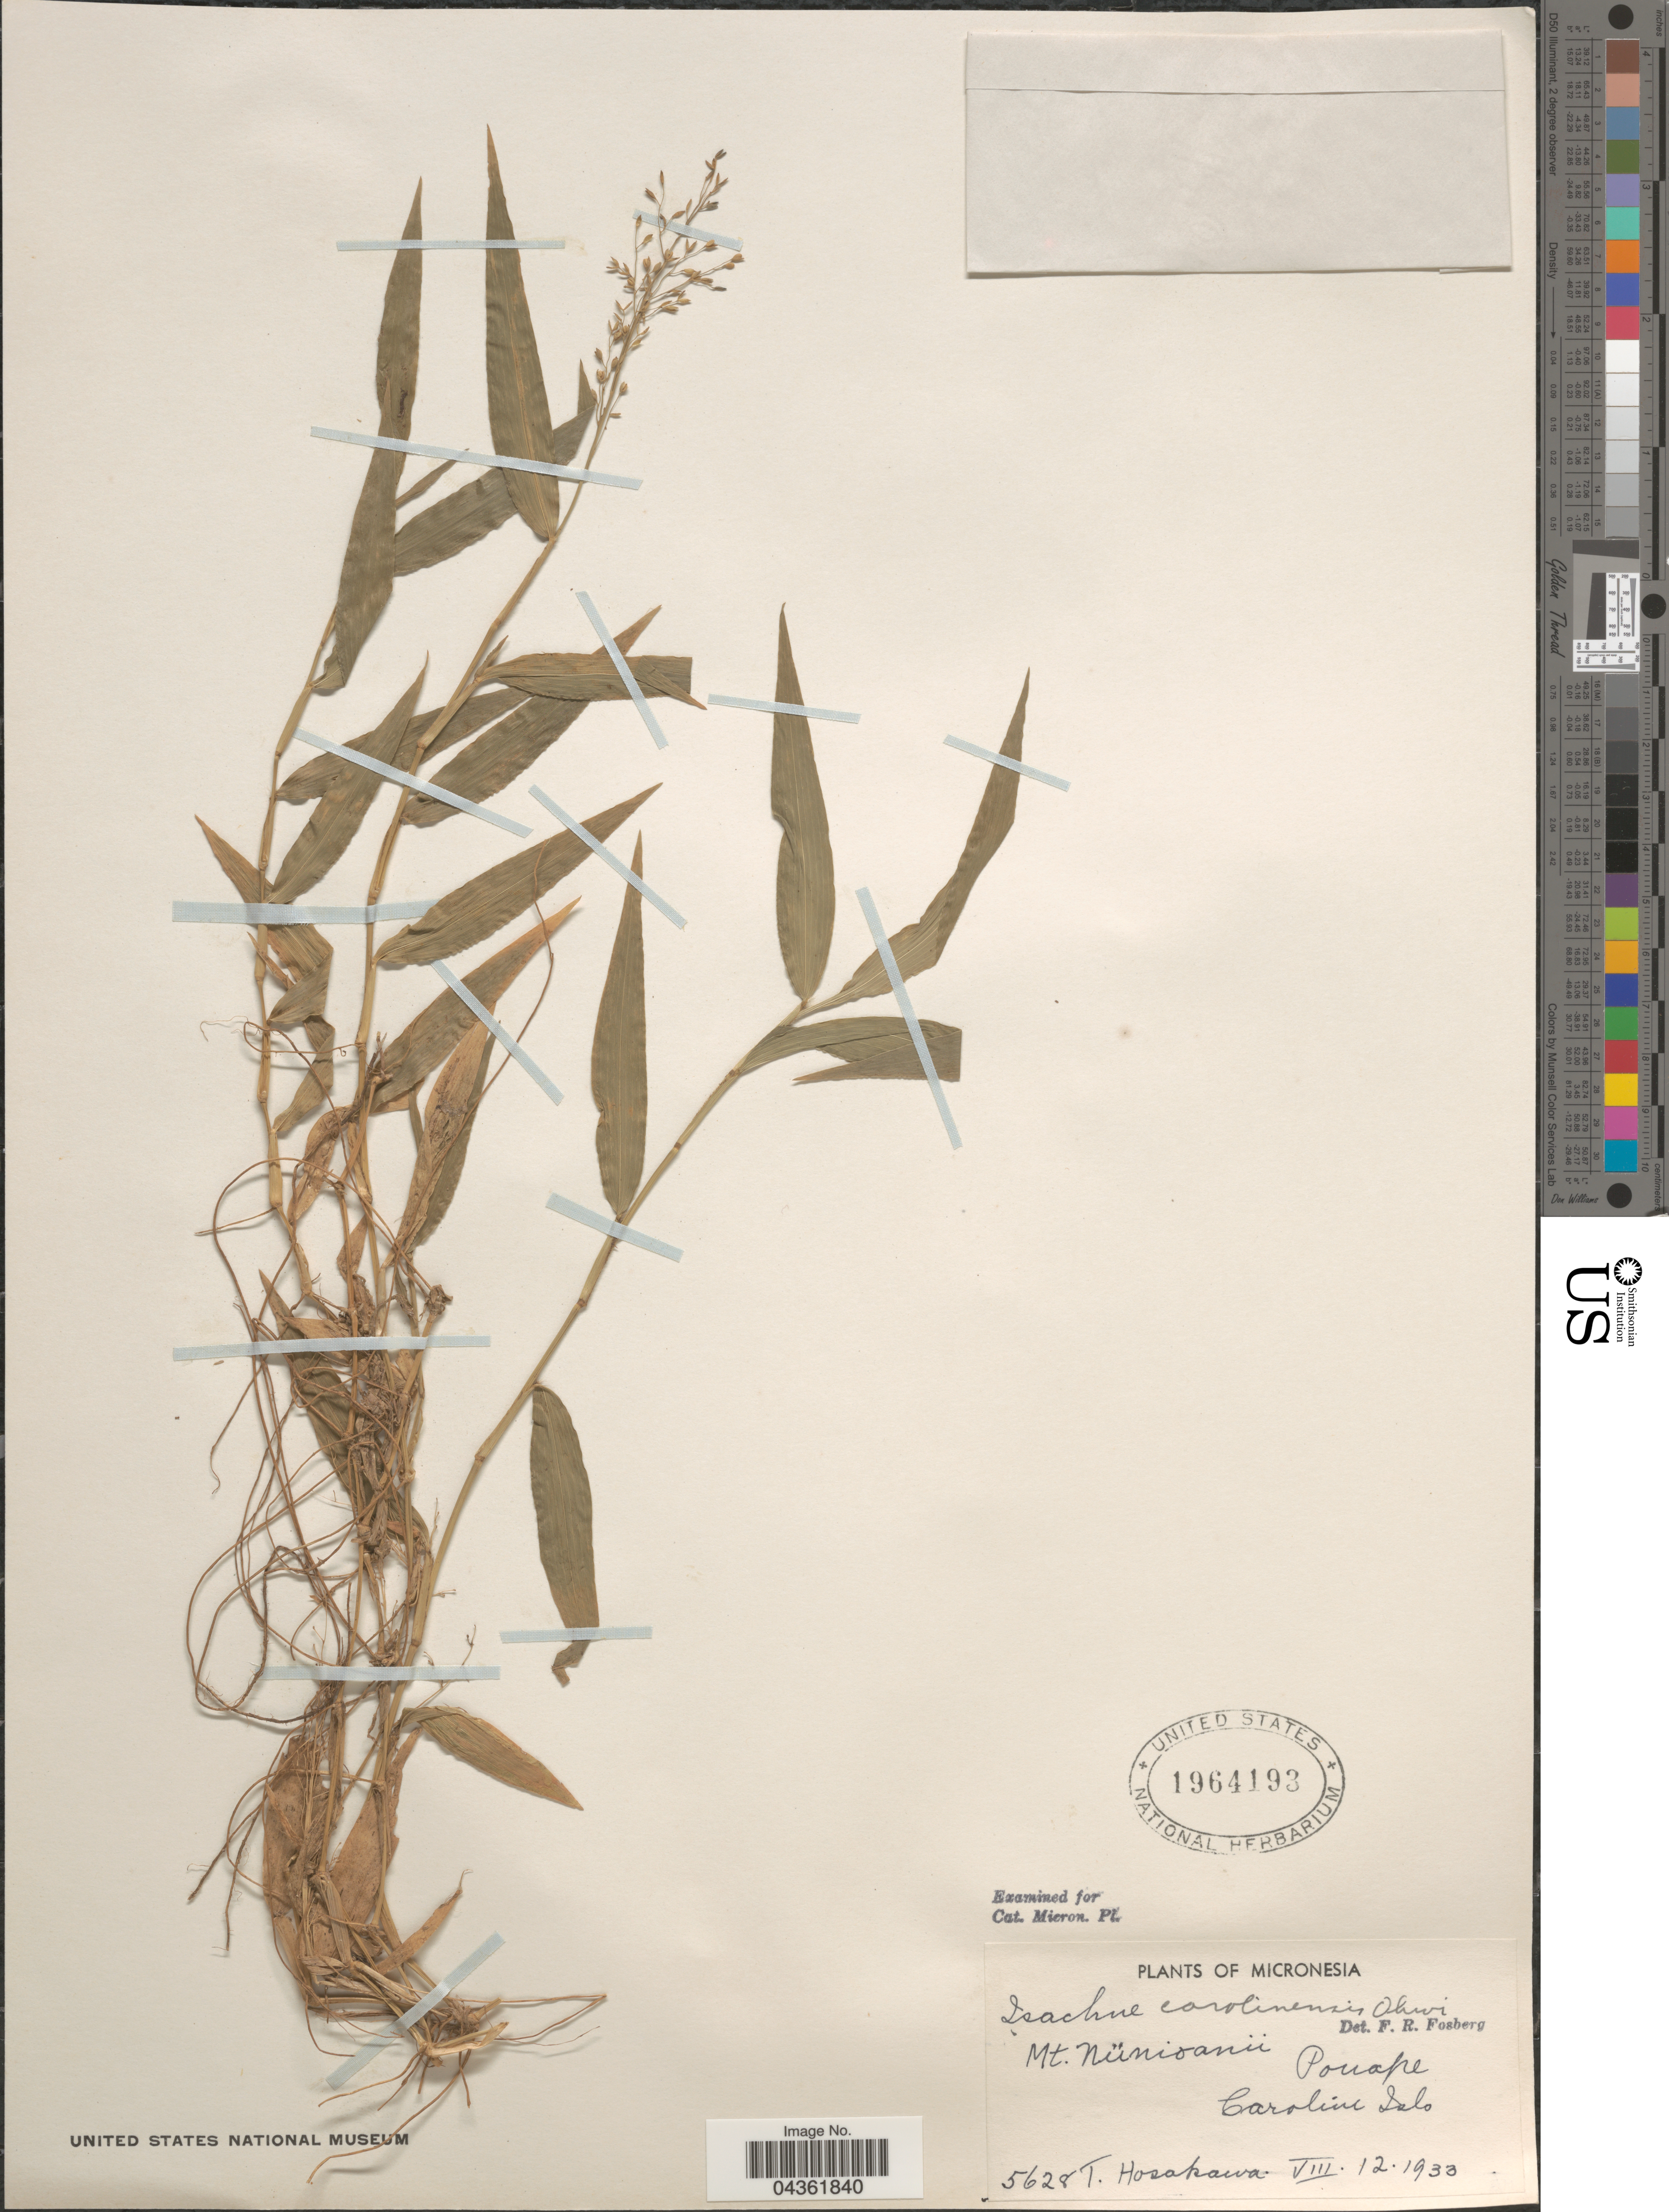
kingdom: Plantae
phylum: Tracheophyta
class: Liliopsida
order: Poales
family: Poaceae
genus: Isachne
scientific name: Isachne carolinensis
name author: Ohwi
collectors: T. Hosokawa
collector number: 5628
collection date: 1933-08-12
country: Micronesia, Federated States of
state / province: Pohnpei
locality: Micronesia. Mt. Niinioanii. Ponape. Caroline Isls.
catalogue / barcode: US 1964193